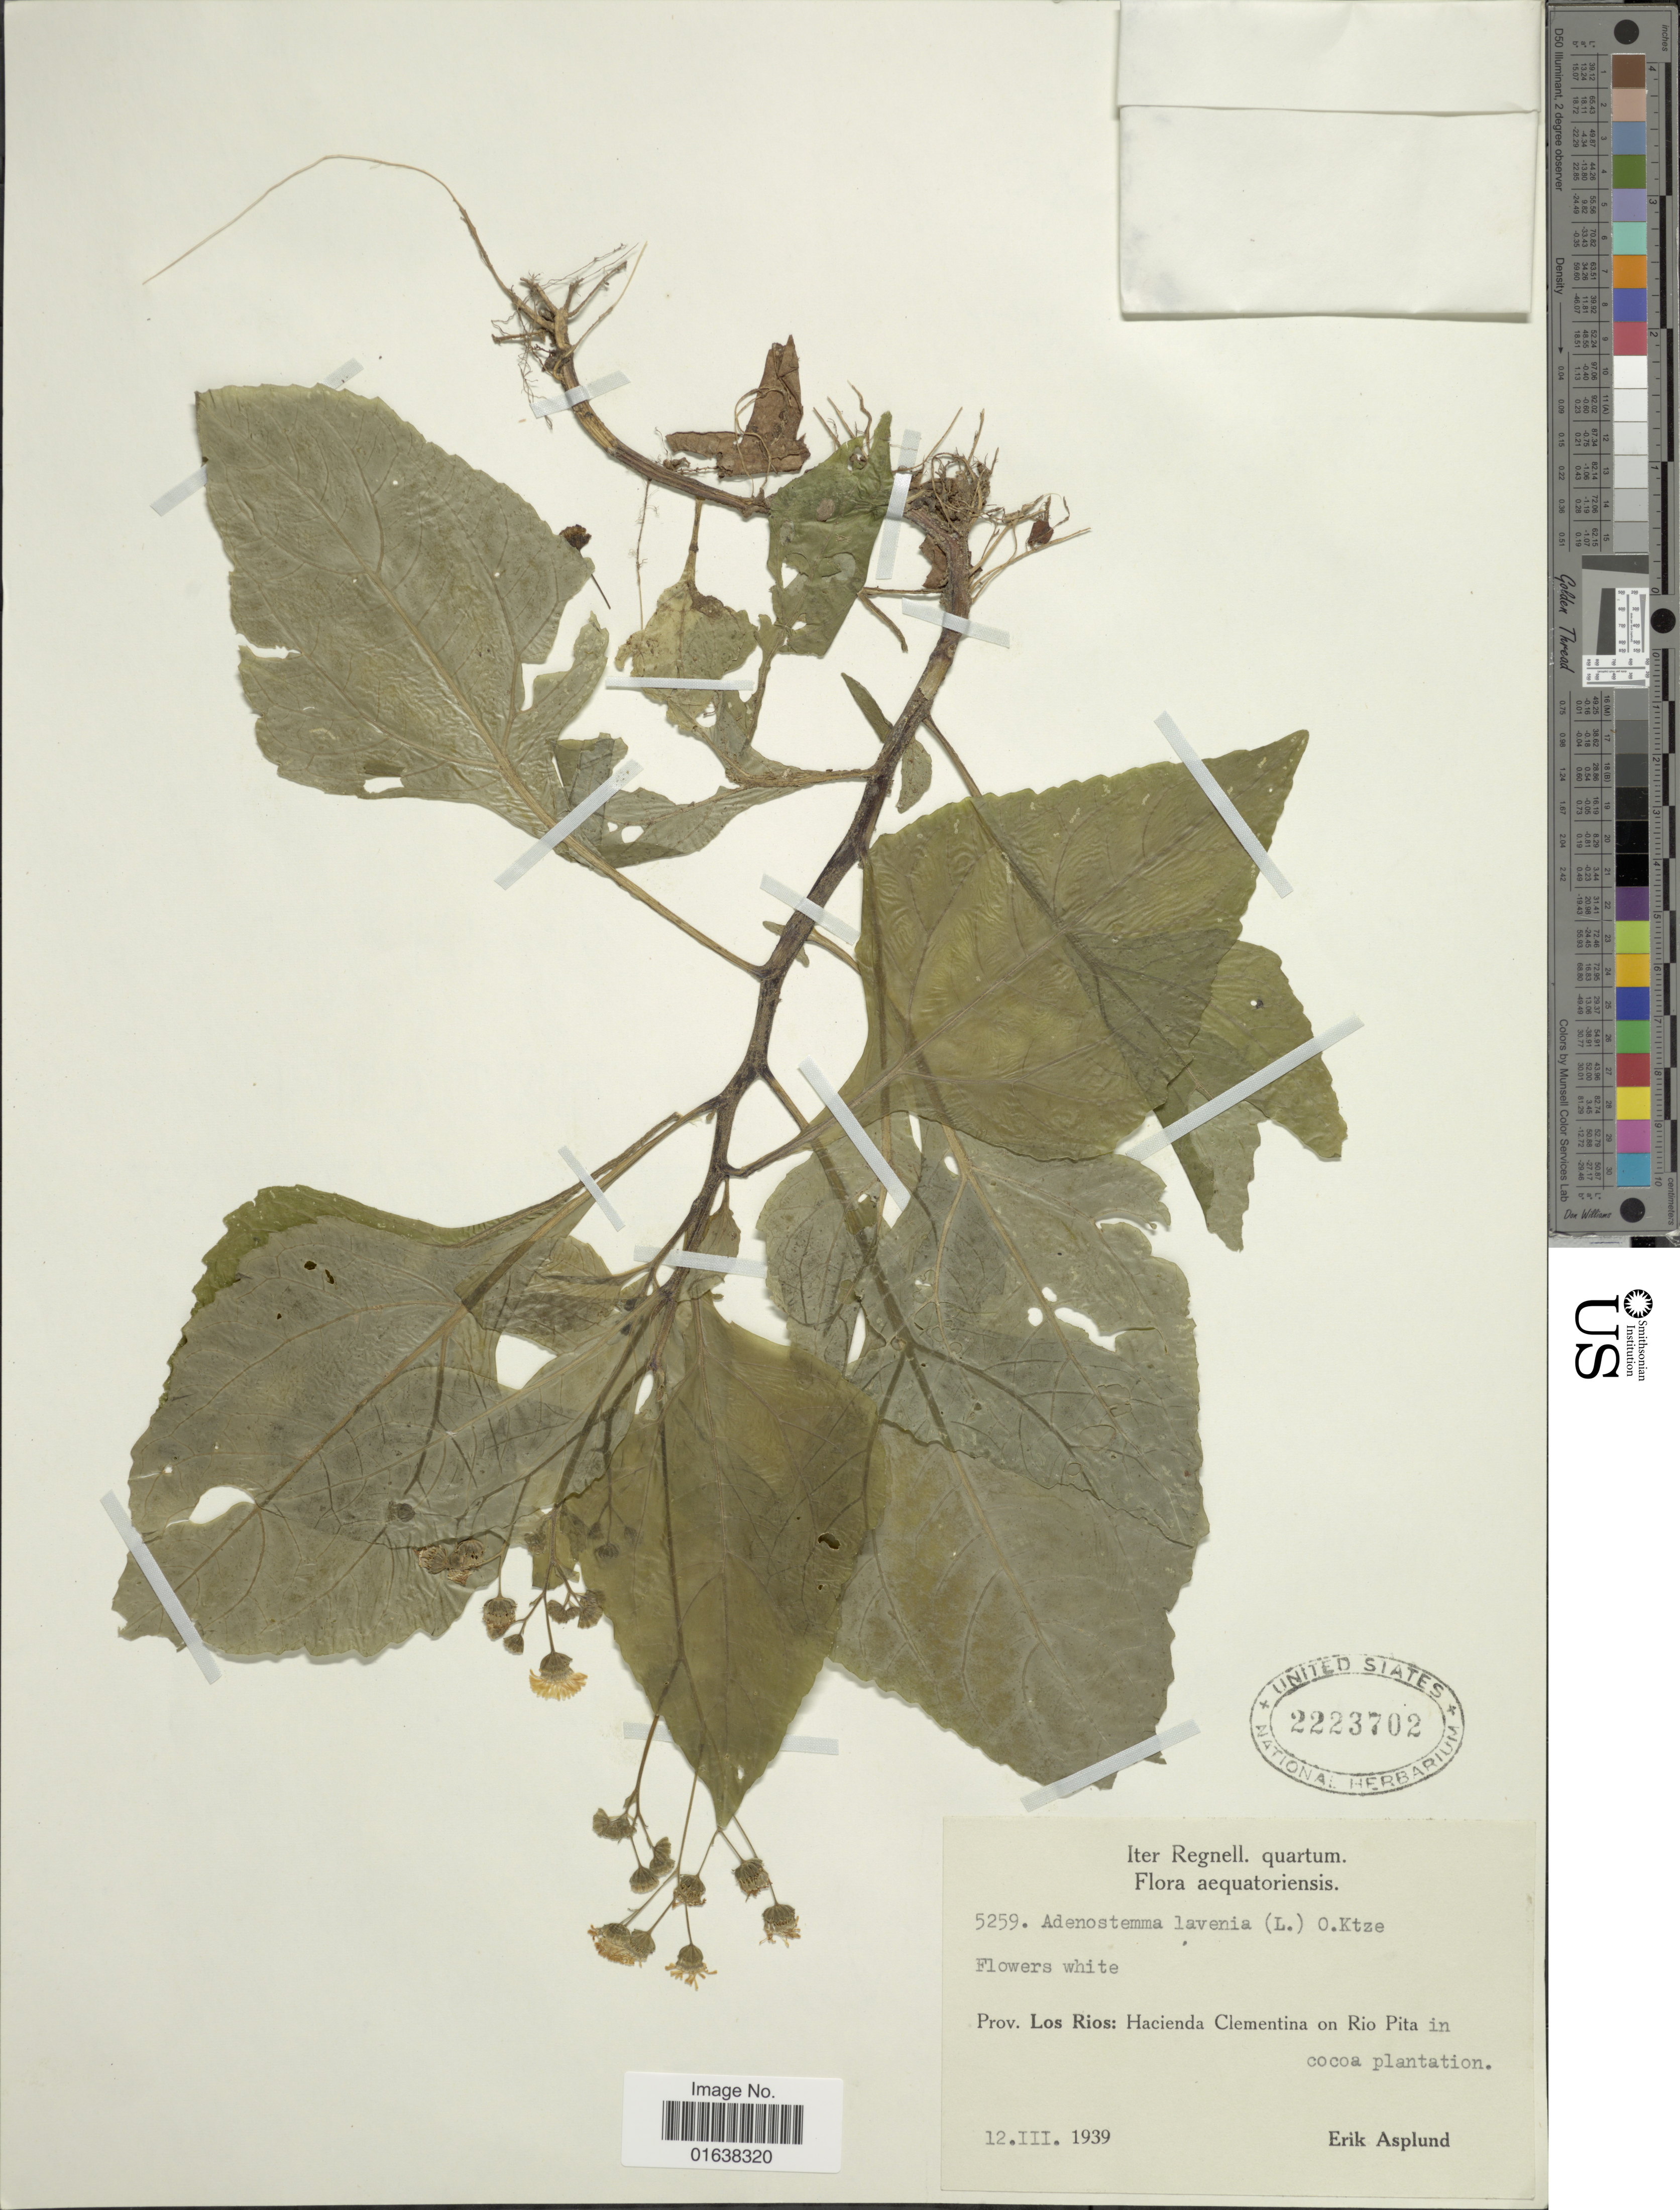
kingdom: Plantae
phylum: Tracheophyta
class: Magnoliopsida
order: Asterales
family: Asteraceae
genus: Adenostemma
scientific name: Adenostemma platyphyllum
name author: Cass.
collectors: E. Asplund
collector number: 5259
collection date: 1939-03-12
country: Ecuador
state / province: Los Ríos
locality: Prov. Los Ríos: Hacienda Clementina on Rio Pita in cocoa plantation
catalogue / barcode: US 2223702